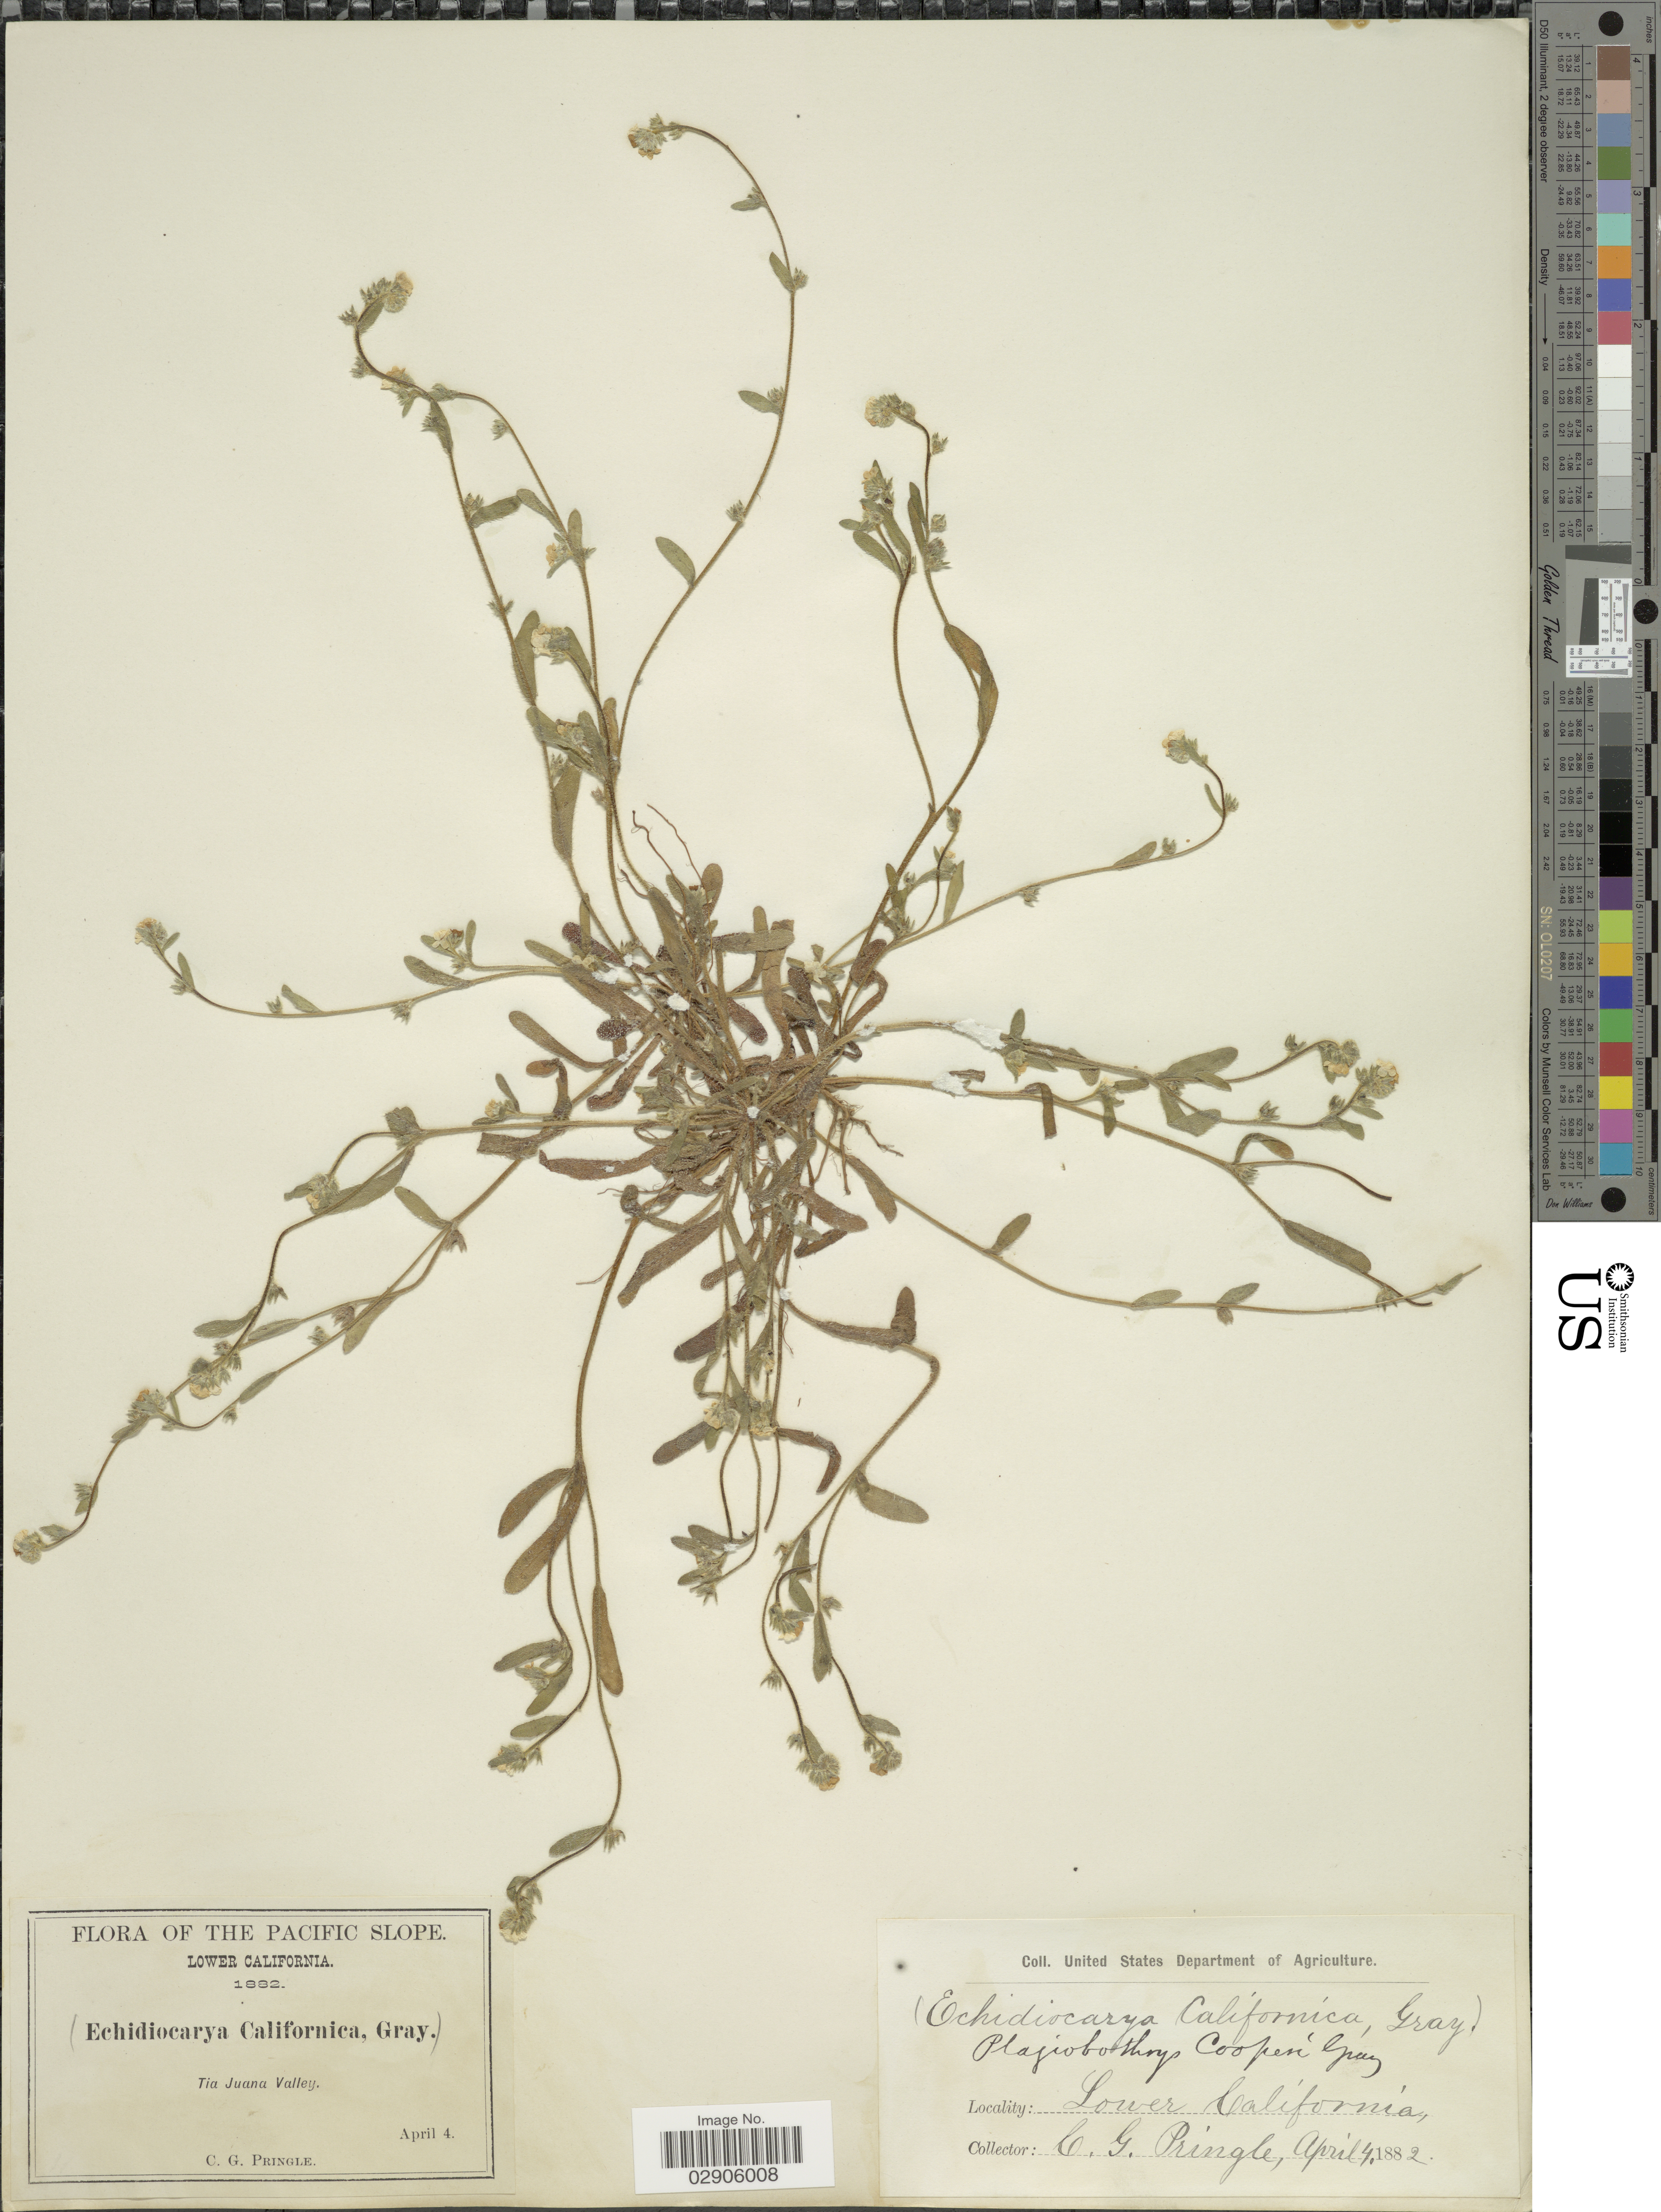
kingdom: Plantae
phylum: Tracheophyta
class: Magnoliopsida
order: Boraginales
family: Boraginaceae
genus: Plagiobothrys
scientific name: Plagiobothrys cooperi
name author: A. Gray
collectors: C. G. Pringle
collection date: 1882-04-04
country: Mexico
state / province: Baja California Norte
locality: The Pacific Slope, Lower California, Tia Juana Valley, Lower California, The Pacific Slope.